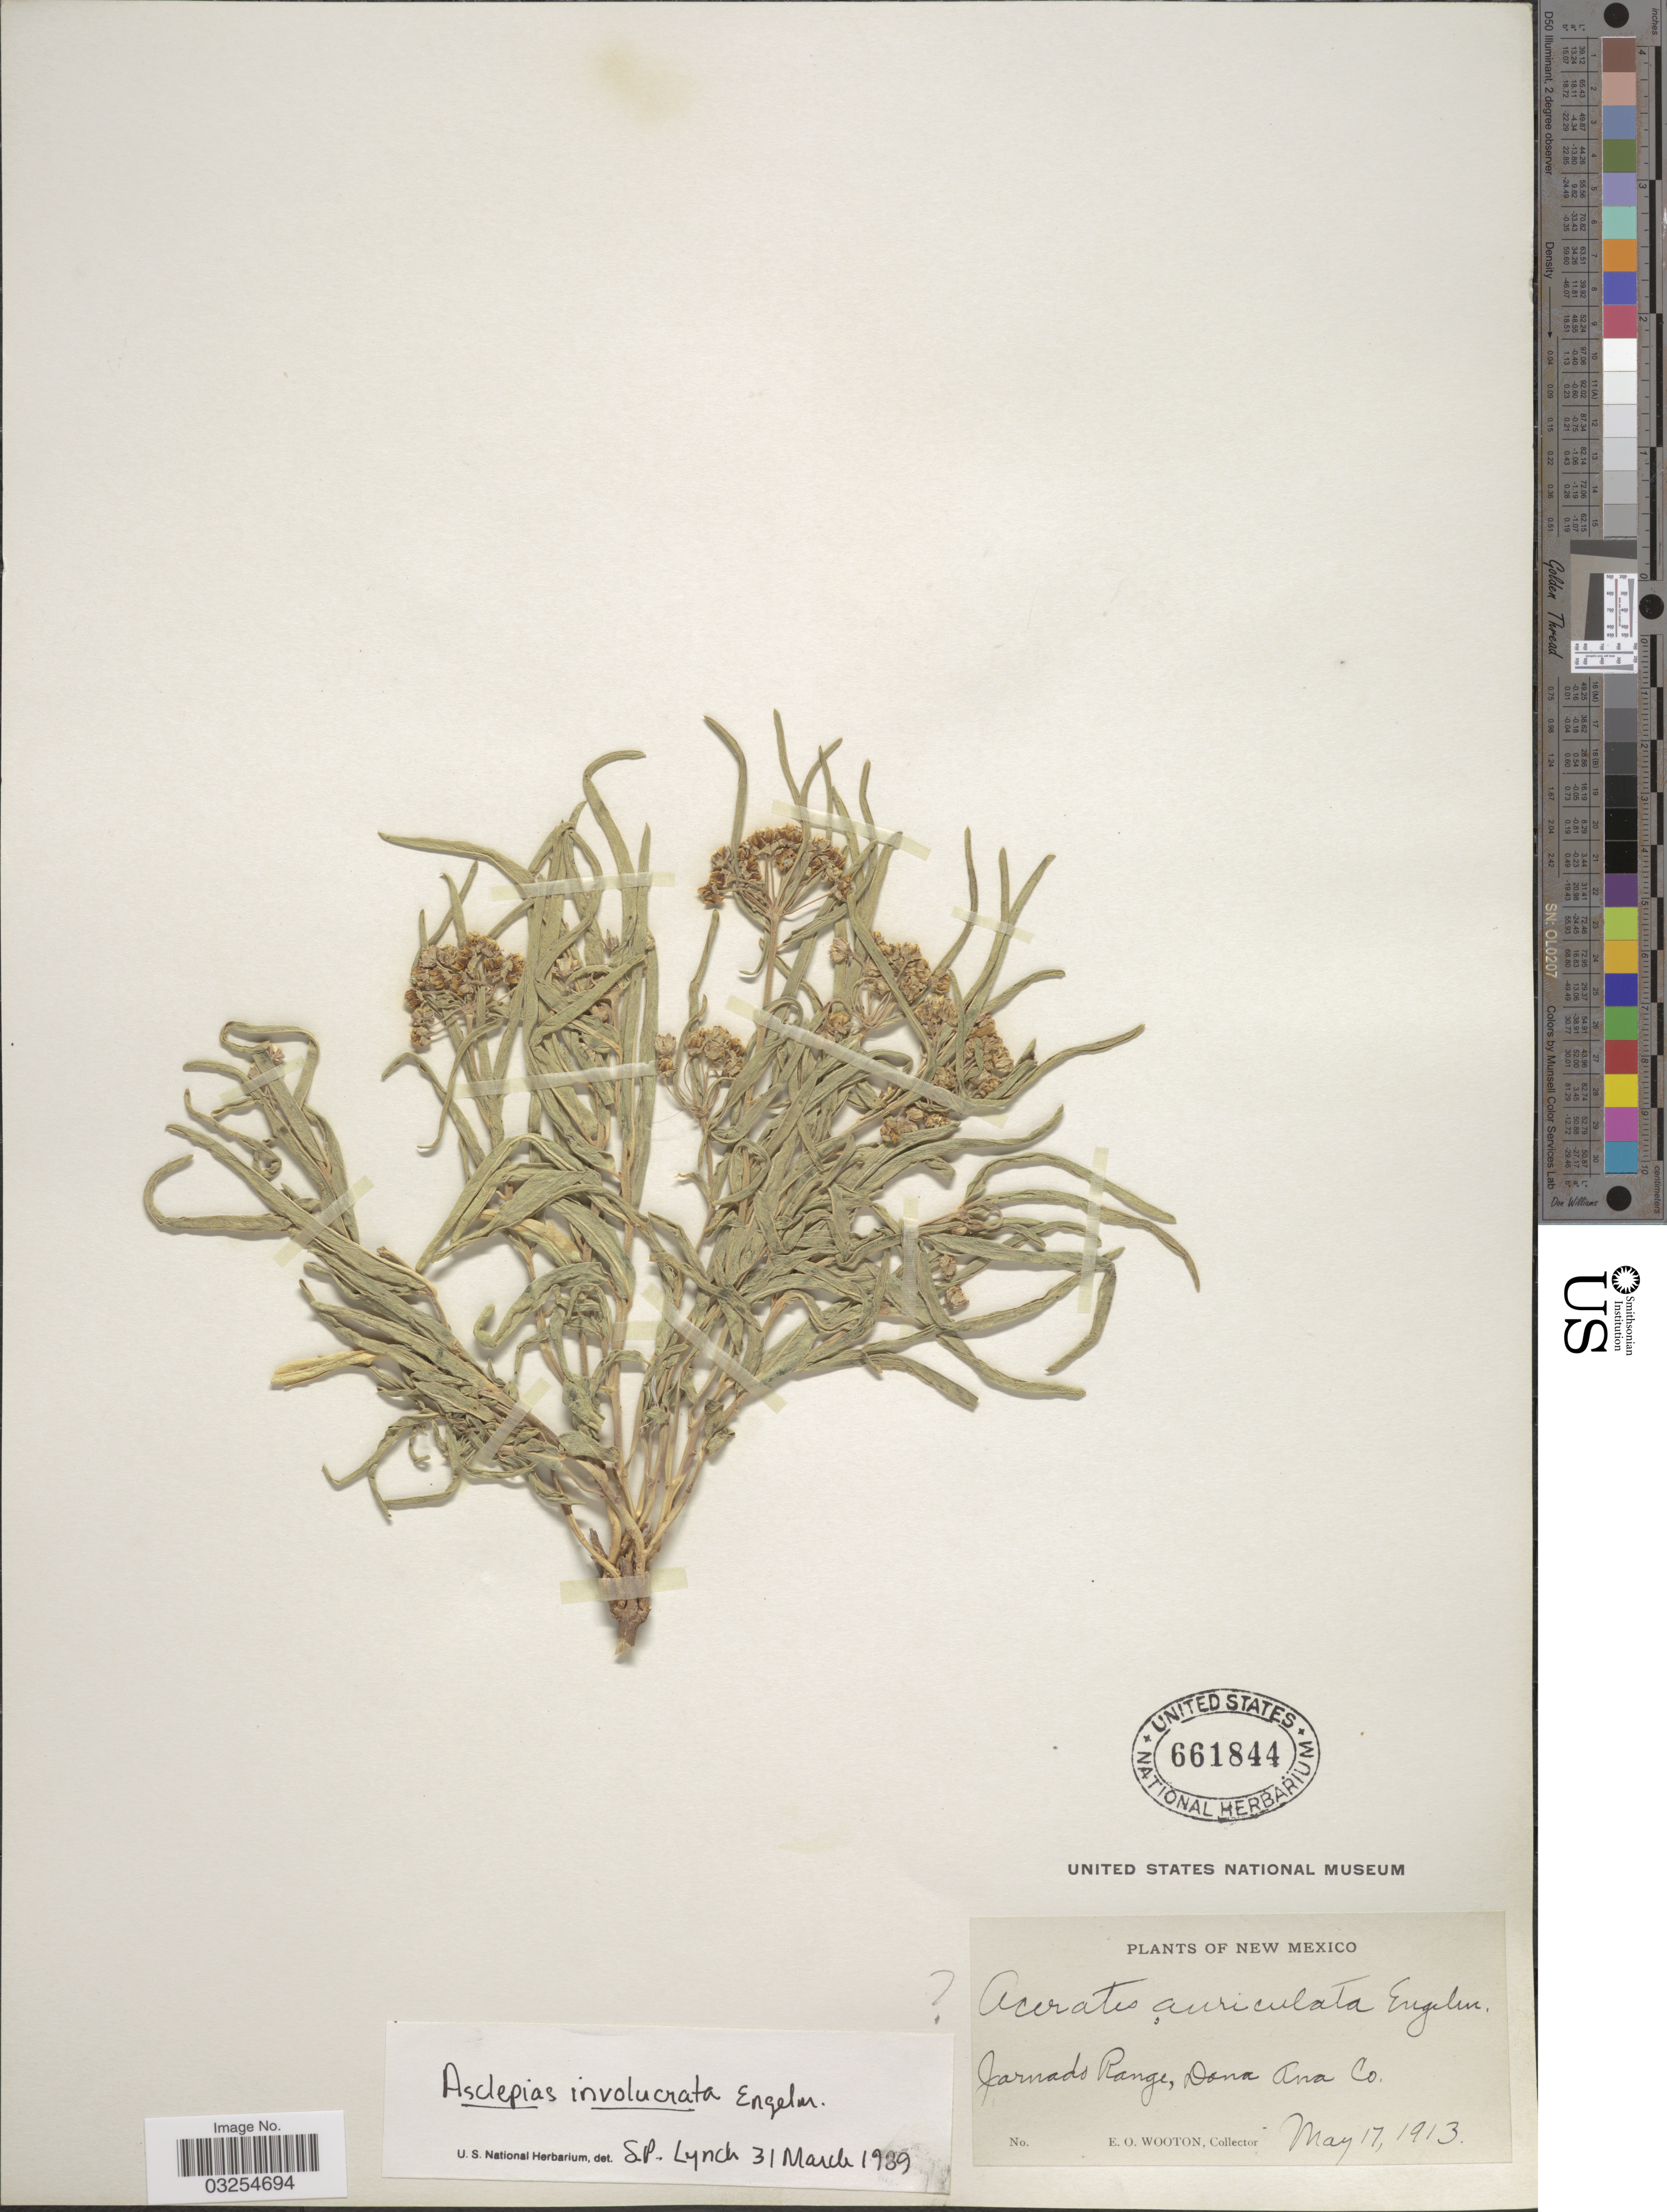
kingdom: Plantae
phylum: Tracheophyta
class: Magnoliopsida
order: Gentianales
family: Apocynaceae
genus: Asclepias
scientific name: Asclepias involucrata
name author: Engelm. ex Torr.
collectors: E. O. Wooton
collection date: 1913-05-17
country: United States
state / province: New Mexico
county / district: Dona Ana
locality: Jornada Range,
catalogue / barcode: US 661844